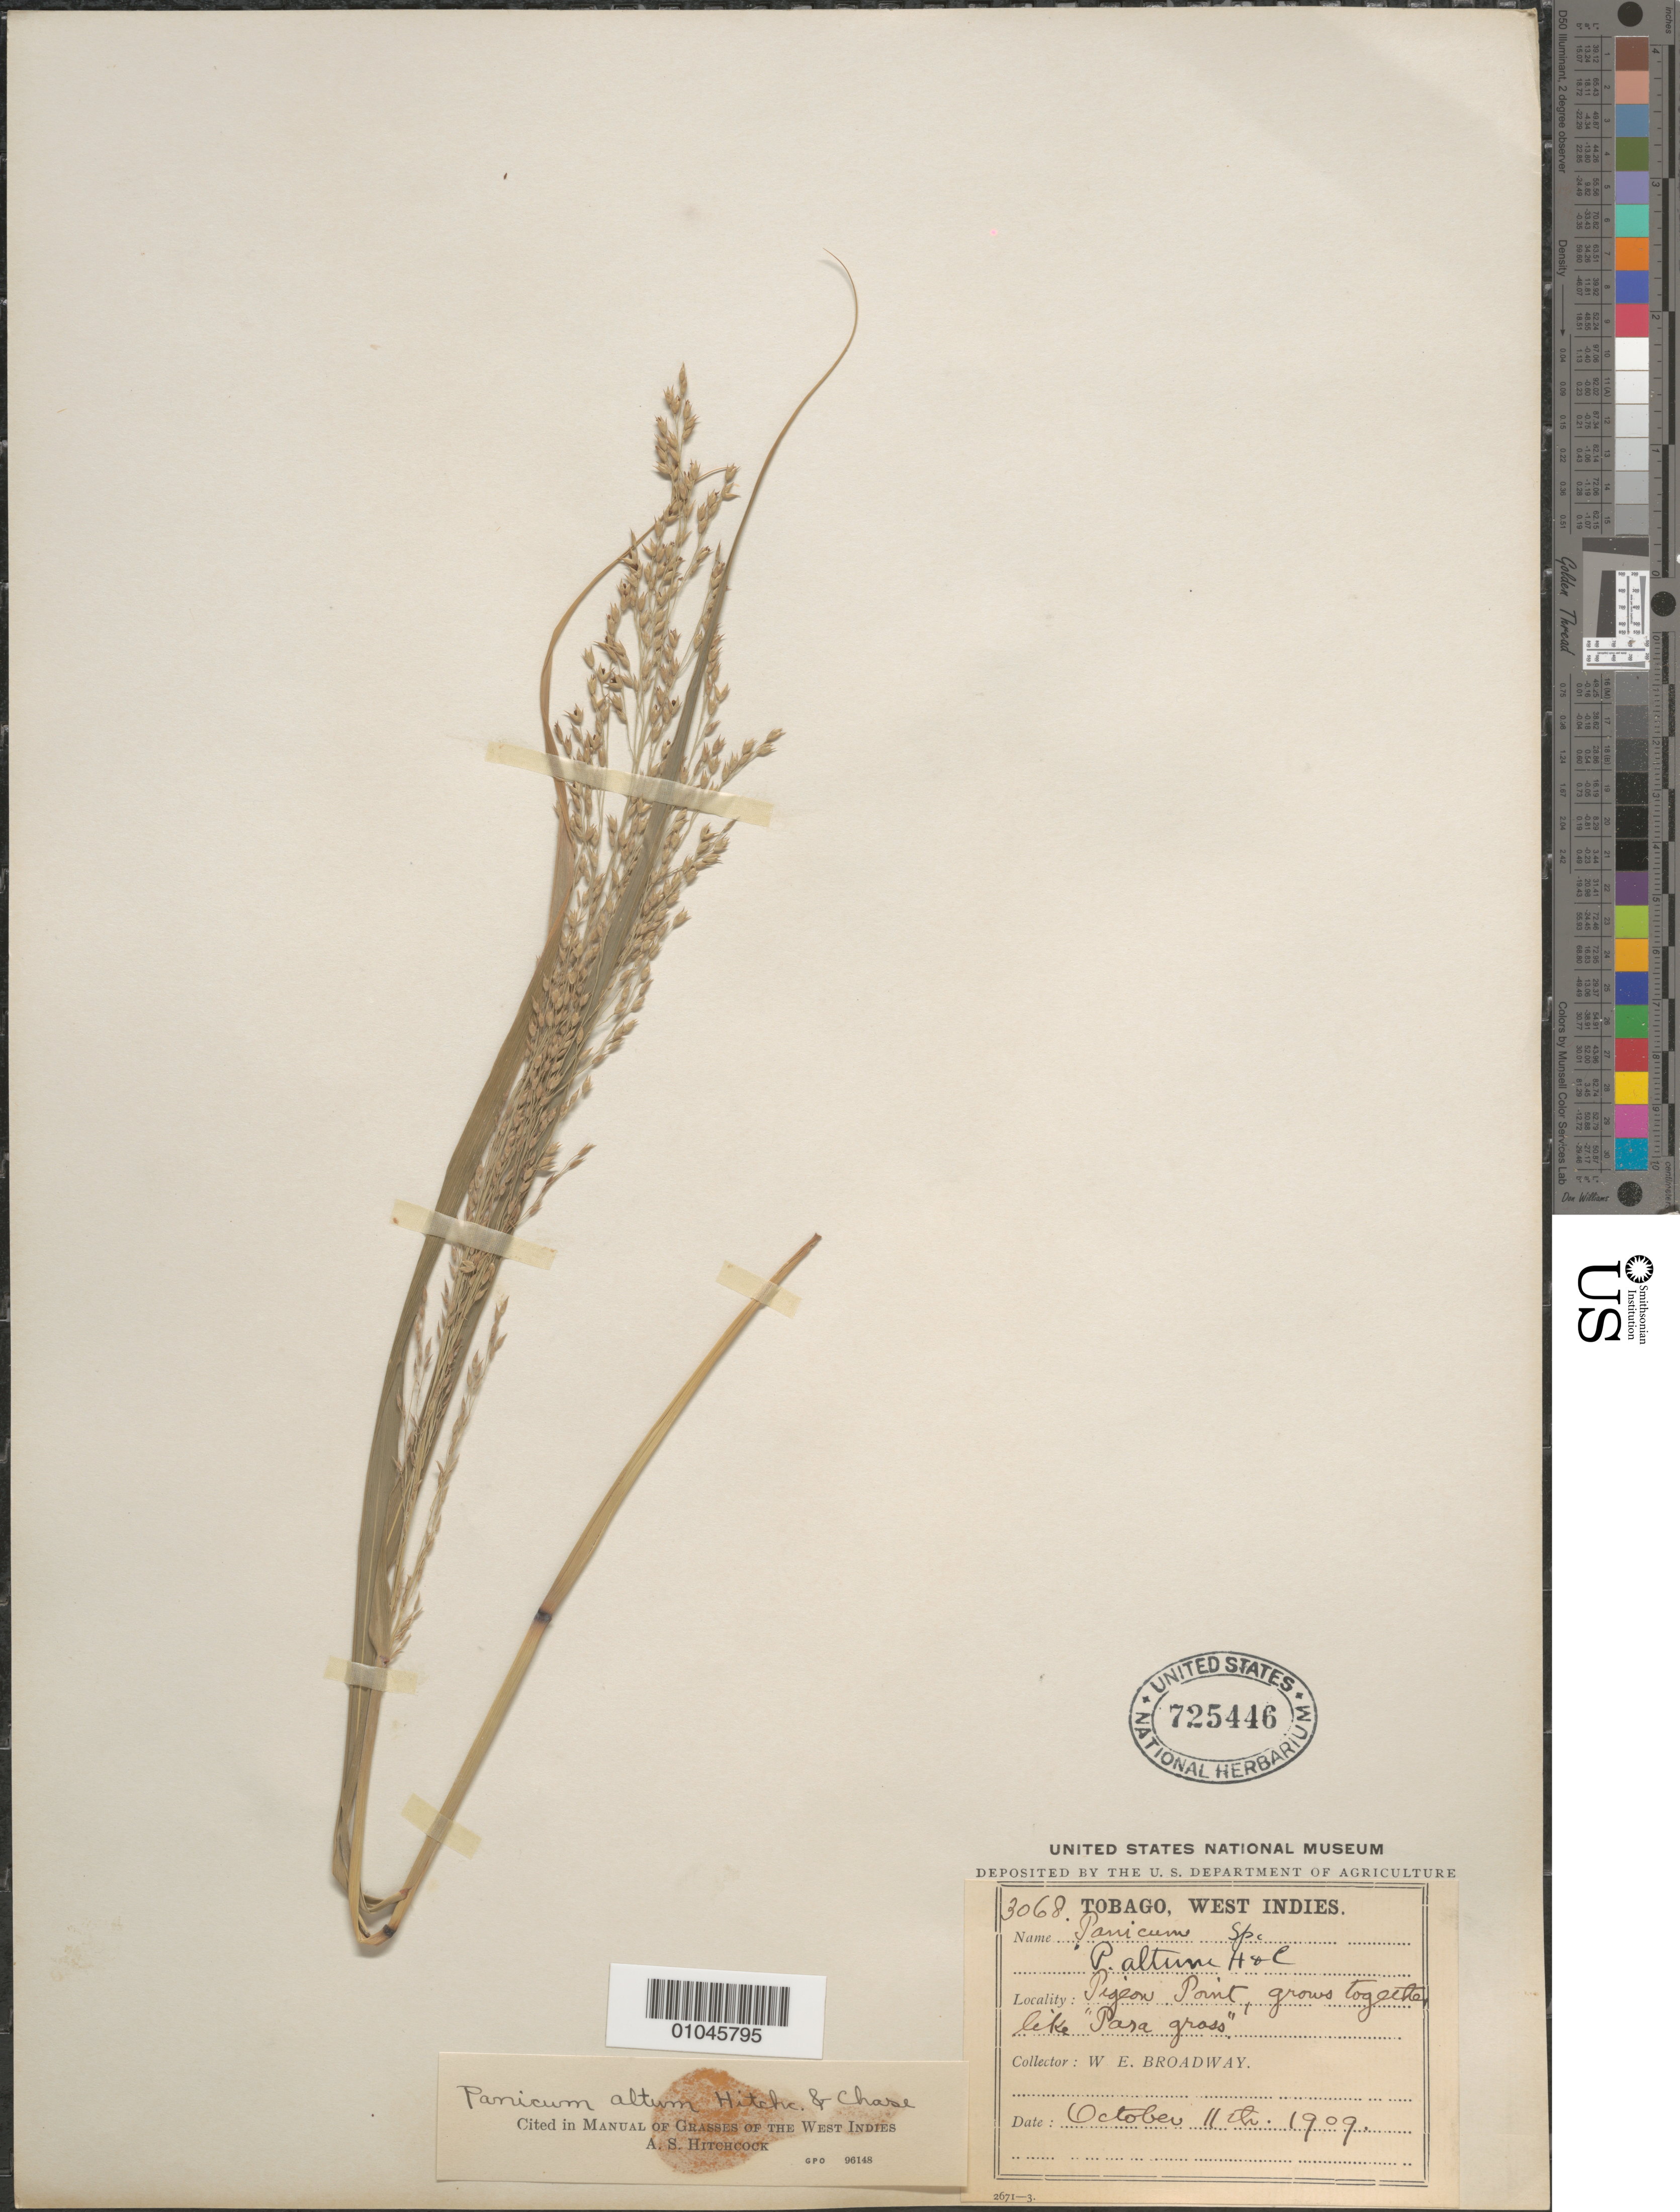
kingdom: Plantae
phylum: Tracheophyta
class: Liliopsida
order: Poales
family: Poaceae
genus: Panicum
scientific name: Panicum albemarlense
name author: Ashe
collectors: W. E. Broadway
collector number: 3068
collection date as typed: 11 Oct 1909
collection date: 1909-10-11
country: Trinidad and Tobago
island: Tobago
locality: Pigeon Point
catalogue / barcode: US 725446